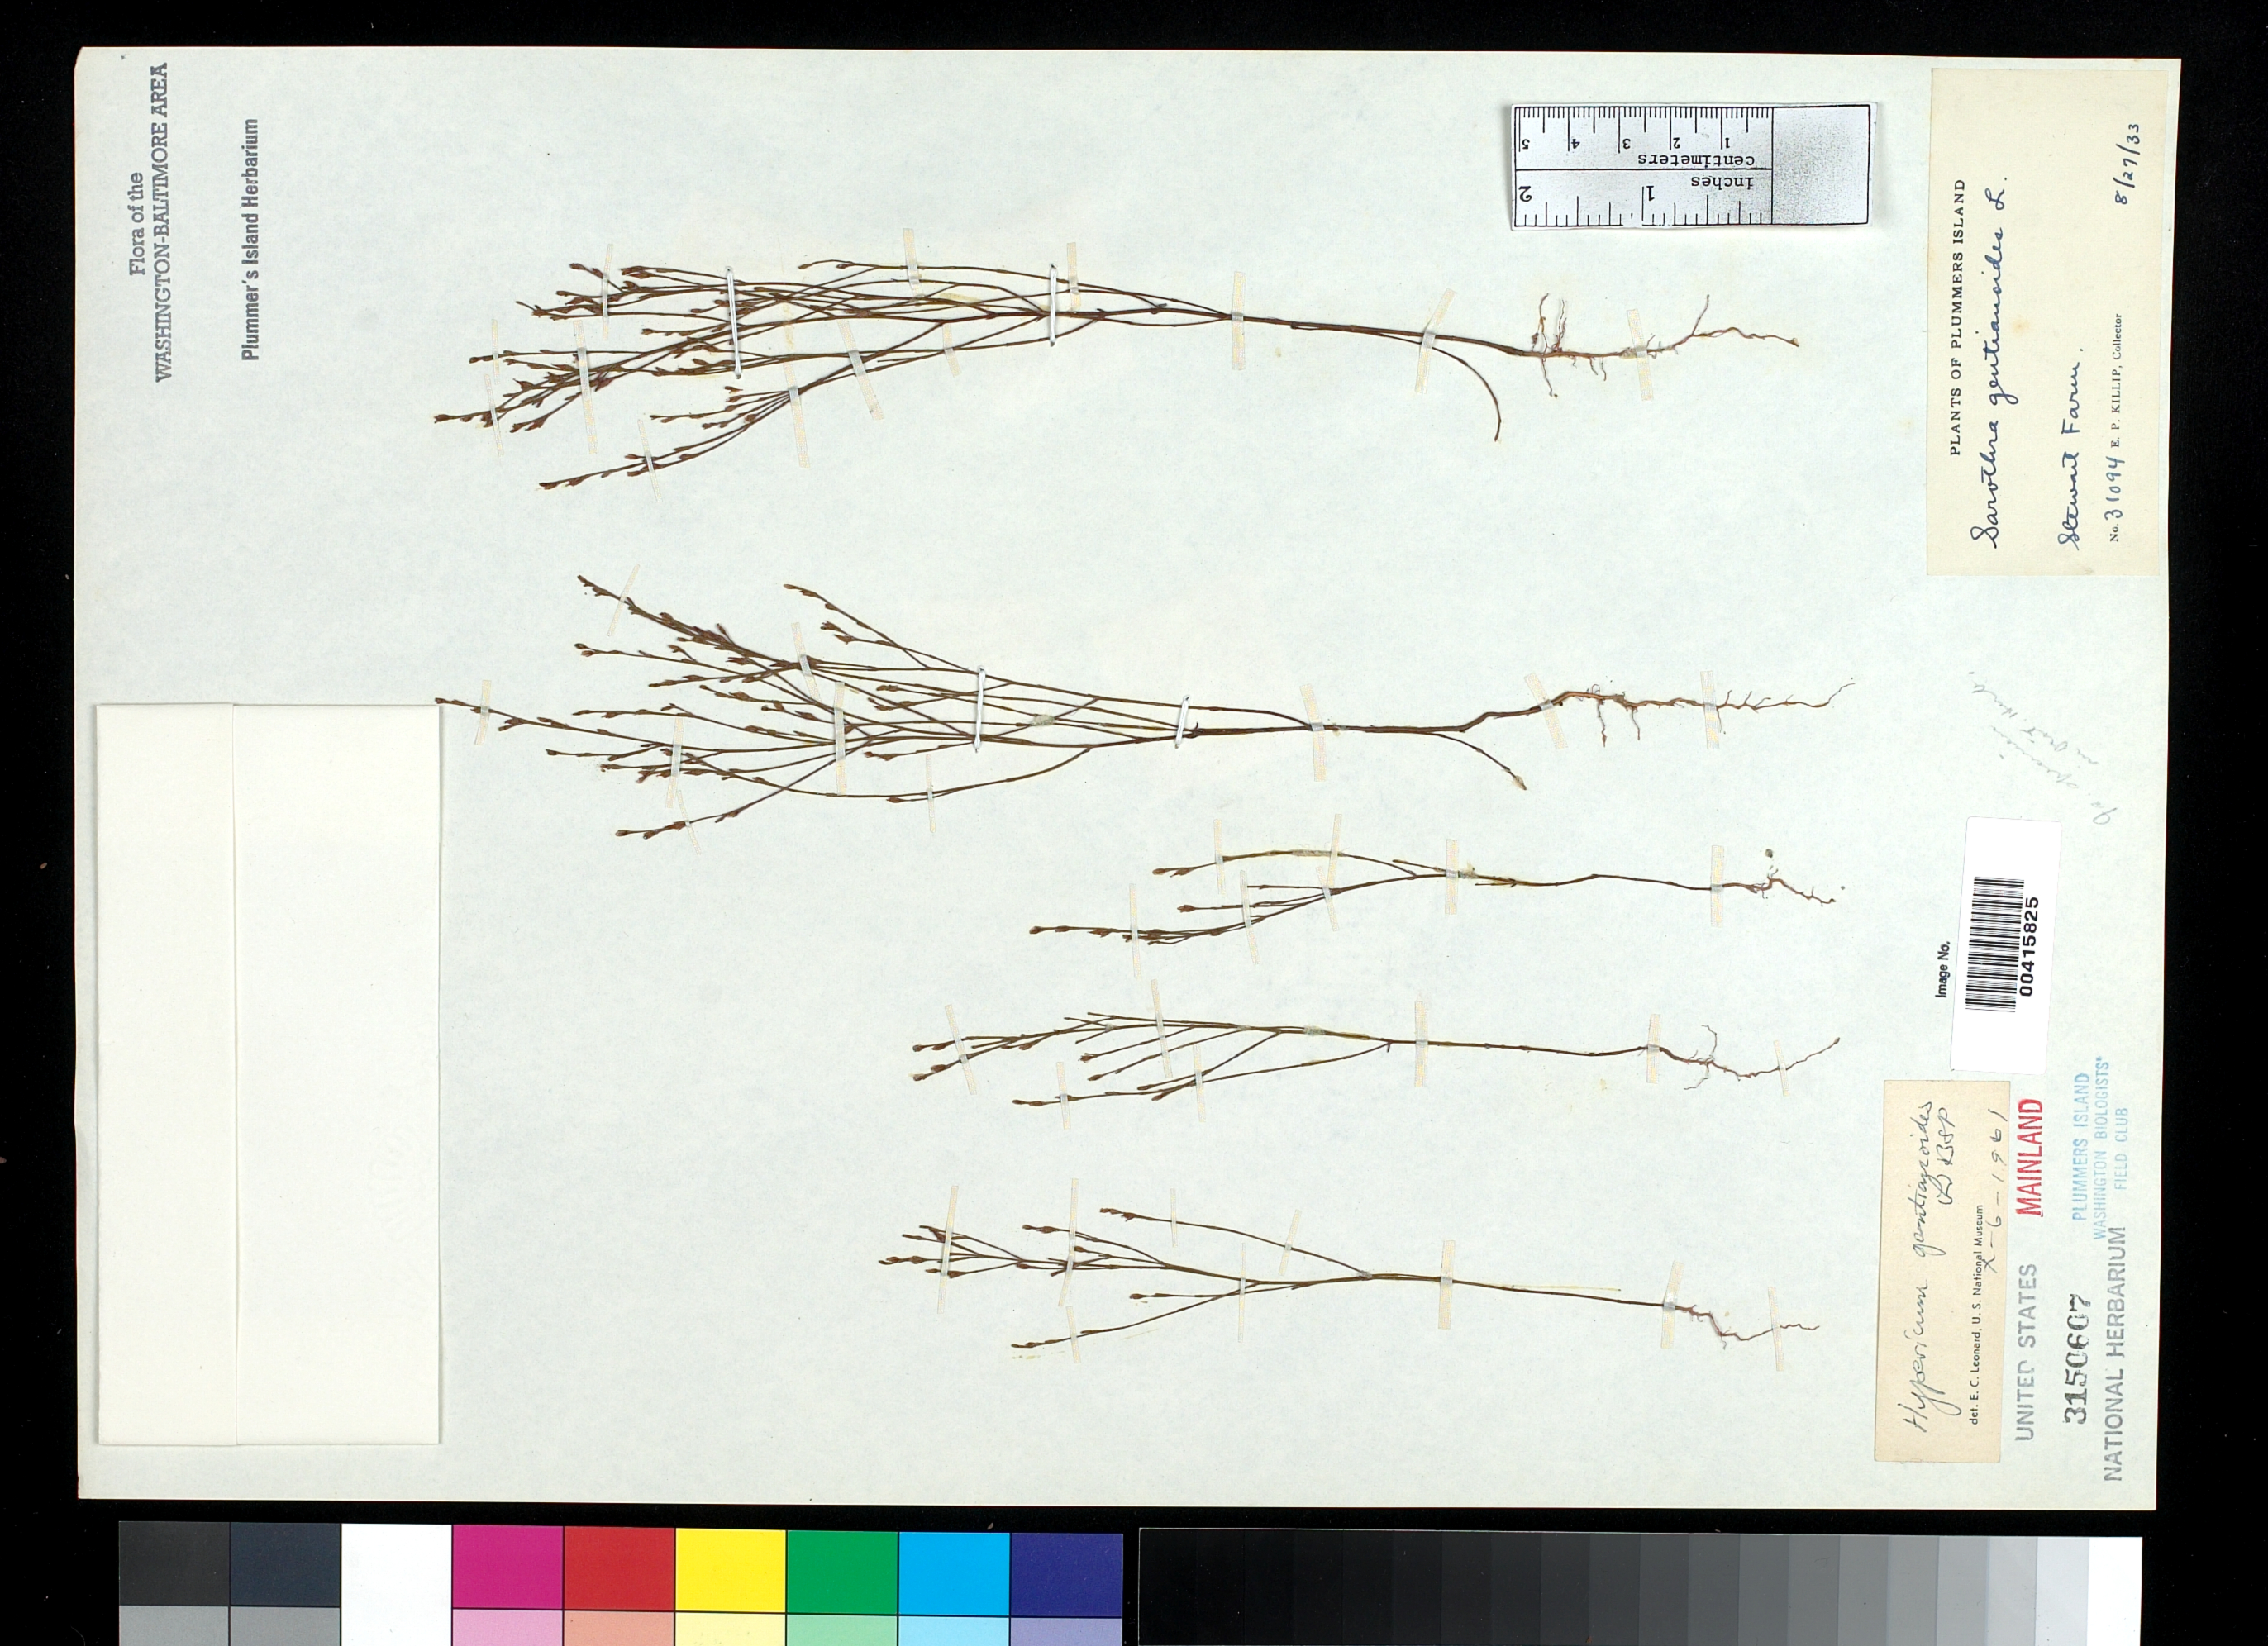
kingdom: Plantae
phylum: Tracheophyta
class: Magnoliopsida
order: Malpighiales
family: Hypericaceae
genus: Hypericum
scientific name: Hypericum gentianoides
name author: (L.) Britton, Stearns & Poggenb.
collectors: E. P. Killip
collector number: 31094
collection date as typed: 27 Aug 1933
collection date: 1933-08-27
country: United States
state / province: Maryland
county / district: Montgomery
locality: Plummer's Island; mainland, Stewart Farm C. & O. Canal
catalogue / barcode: US 3150607